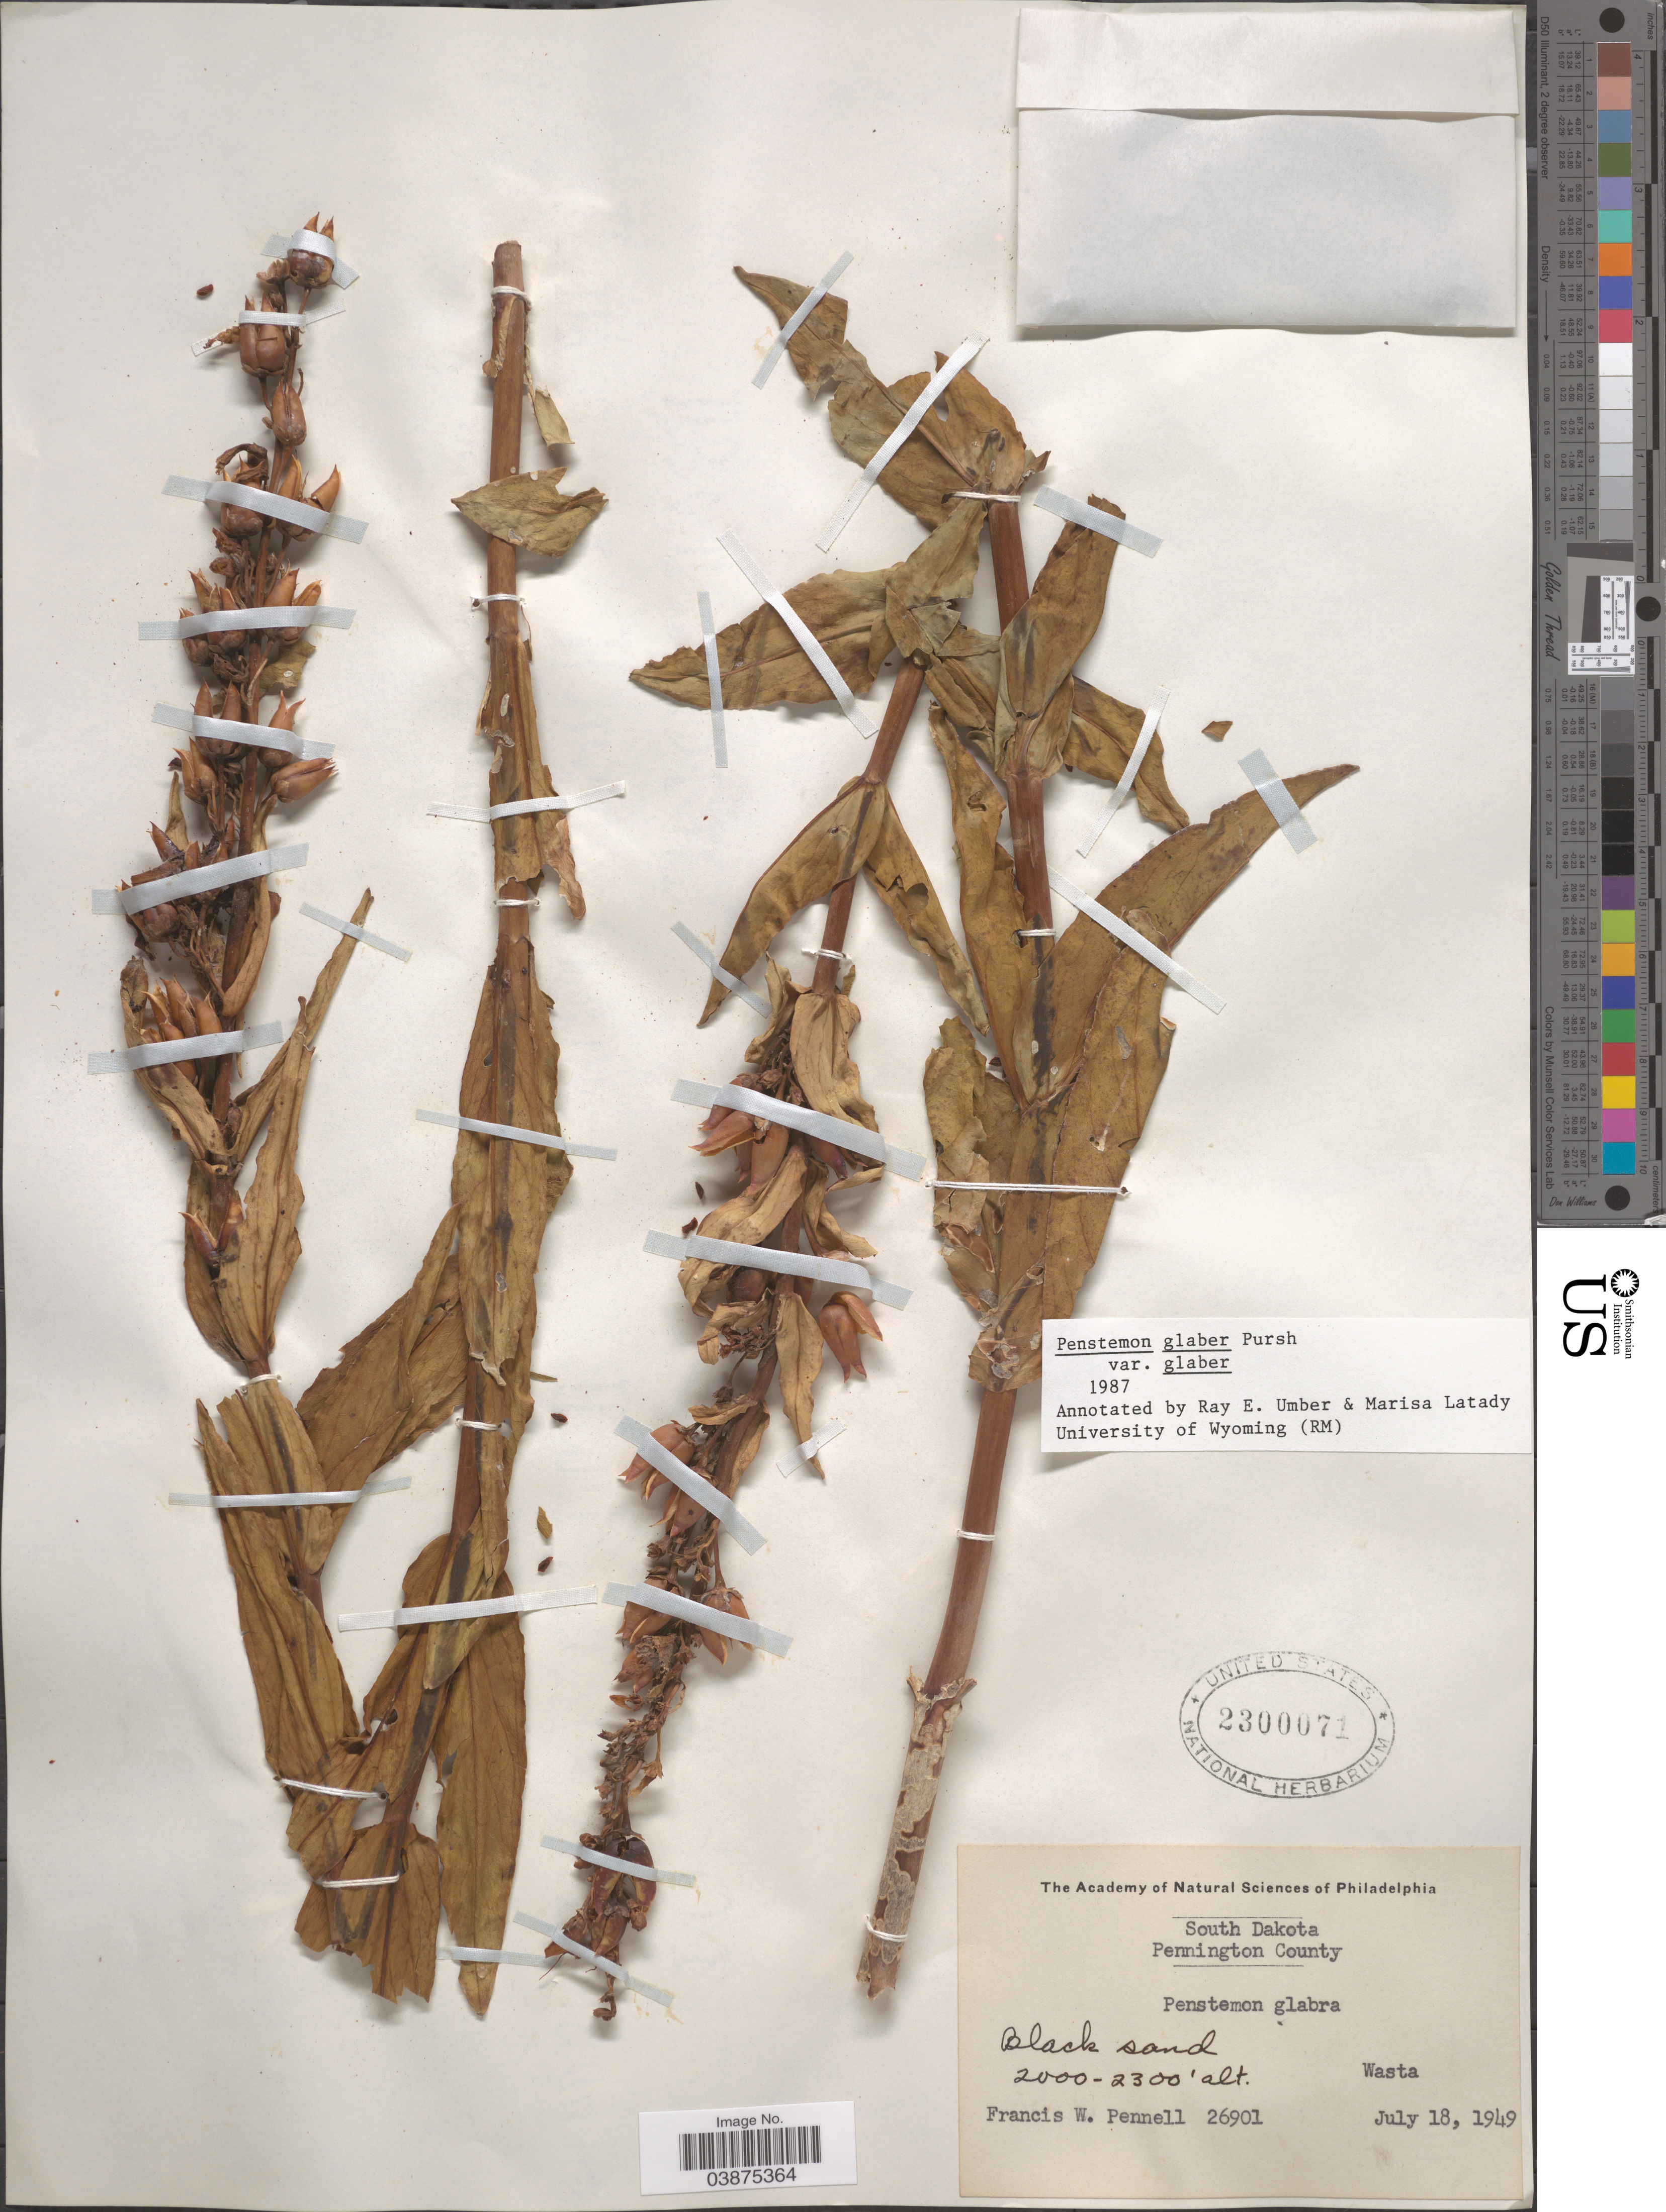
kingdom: Plantae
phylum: Tracheophyta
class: Magnoliopsida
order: Lamiales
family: Plantaginaceae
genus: Penstemon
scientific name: Penstemon glaber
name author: Pursh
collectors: F. W. Pennell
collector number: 26901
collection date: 1949-07-18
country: United States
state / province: South Dakota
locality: Pennington County. Black sand. Wasta.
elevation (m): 610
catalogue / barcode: US 2300071